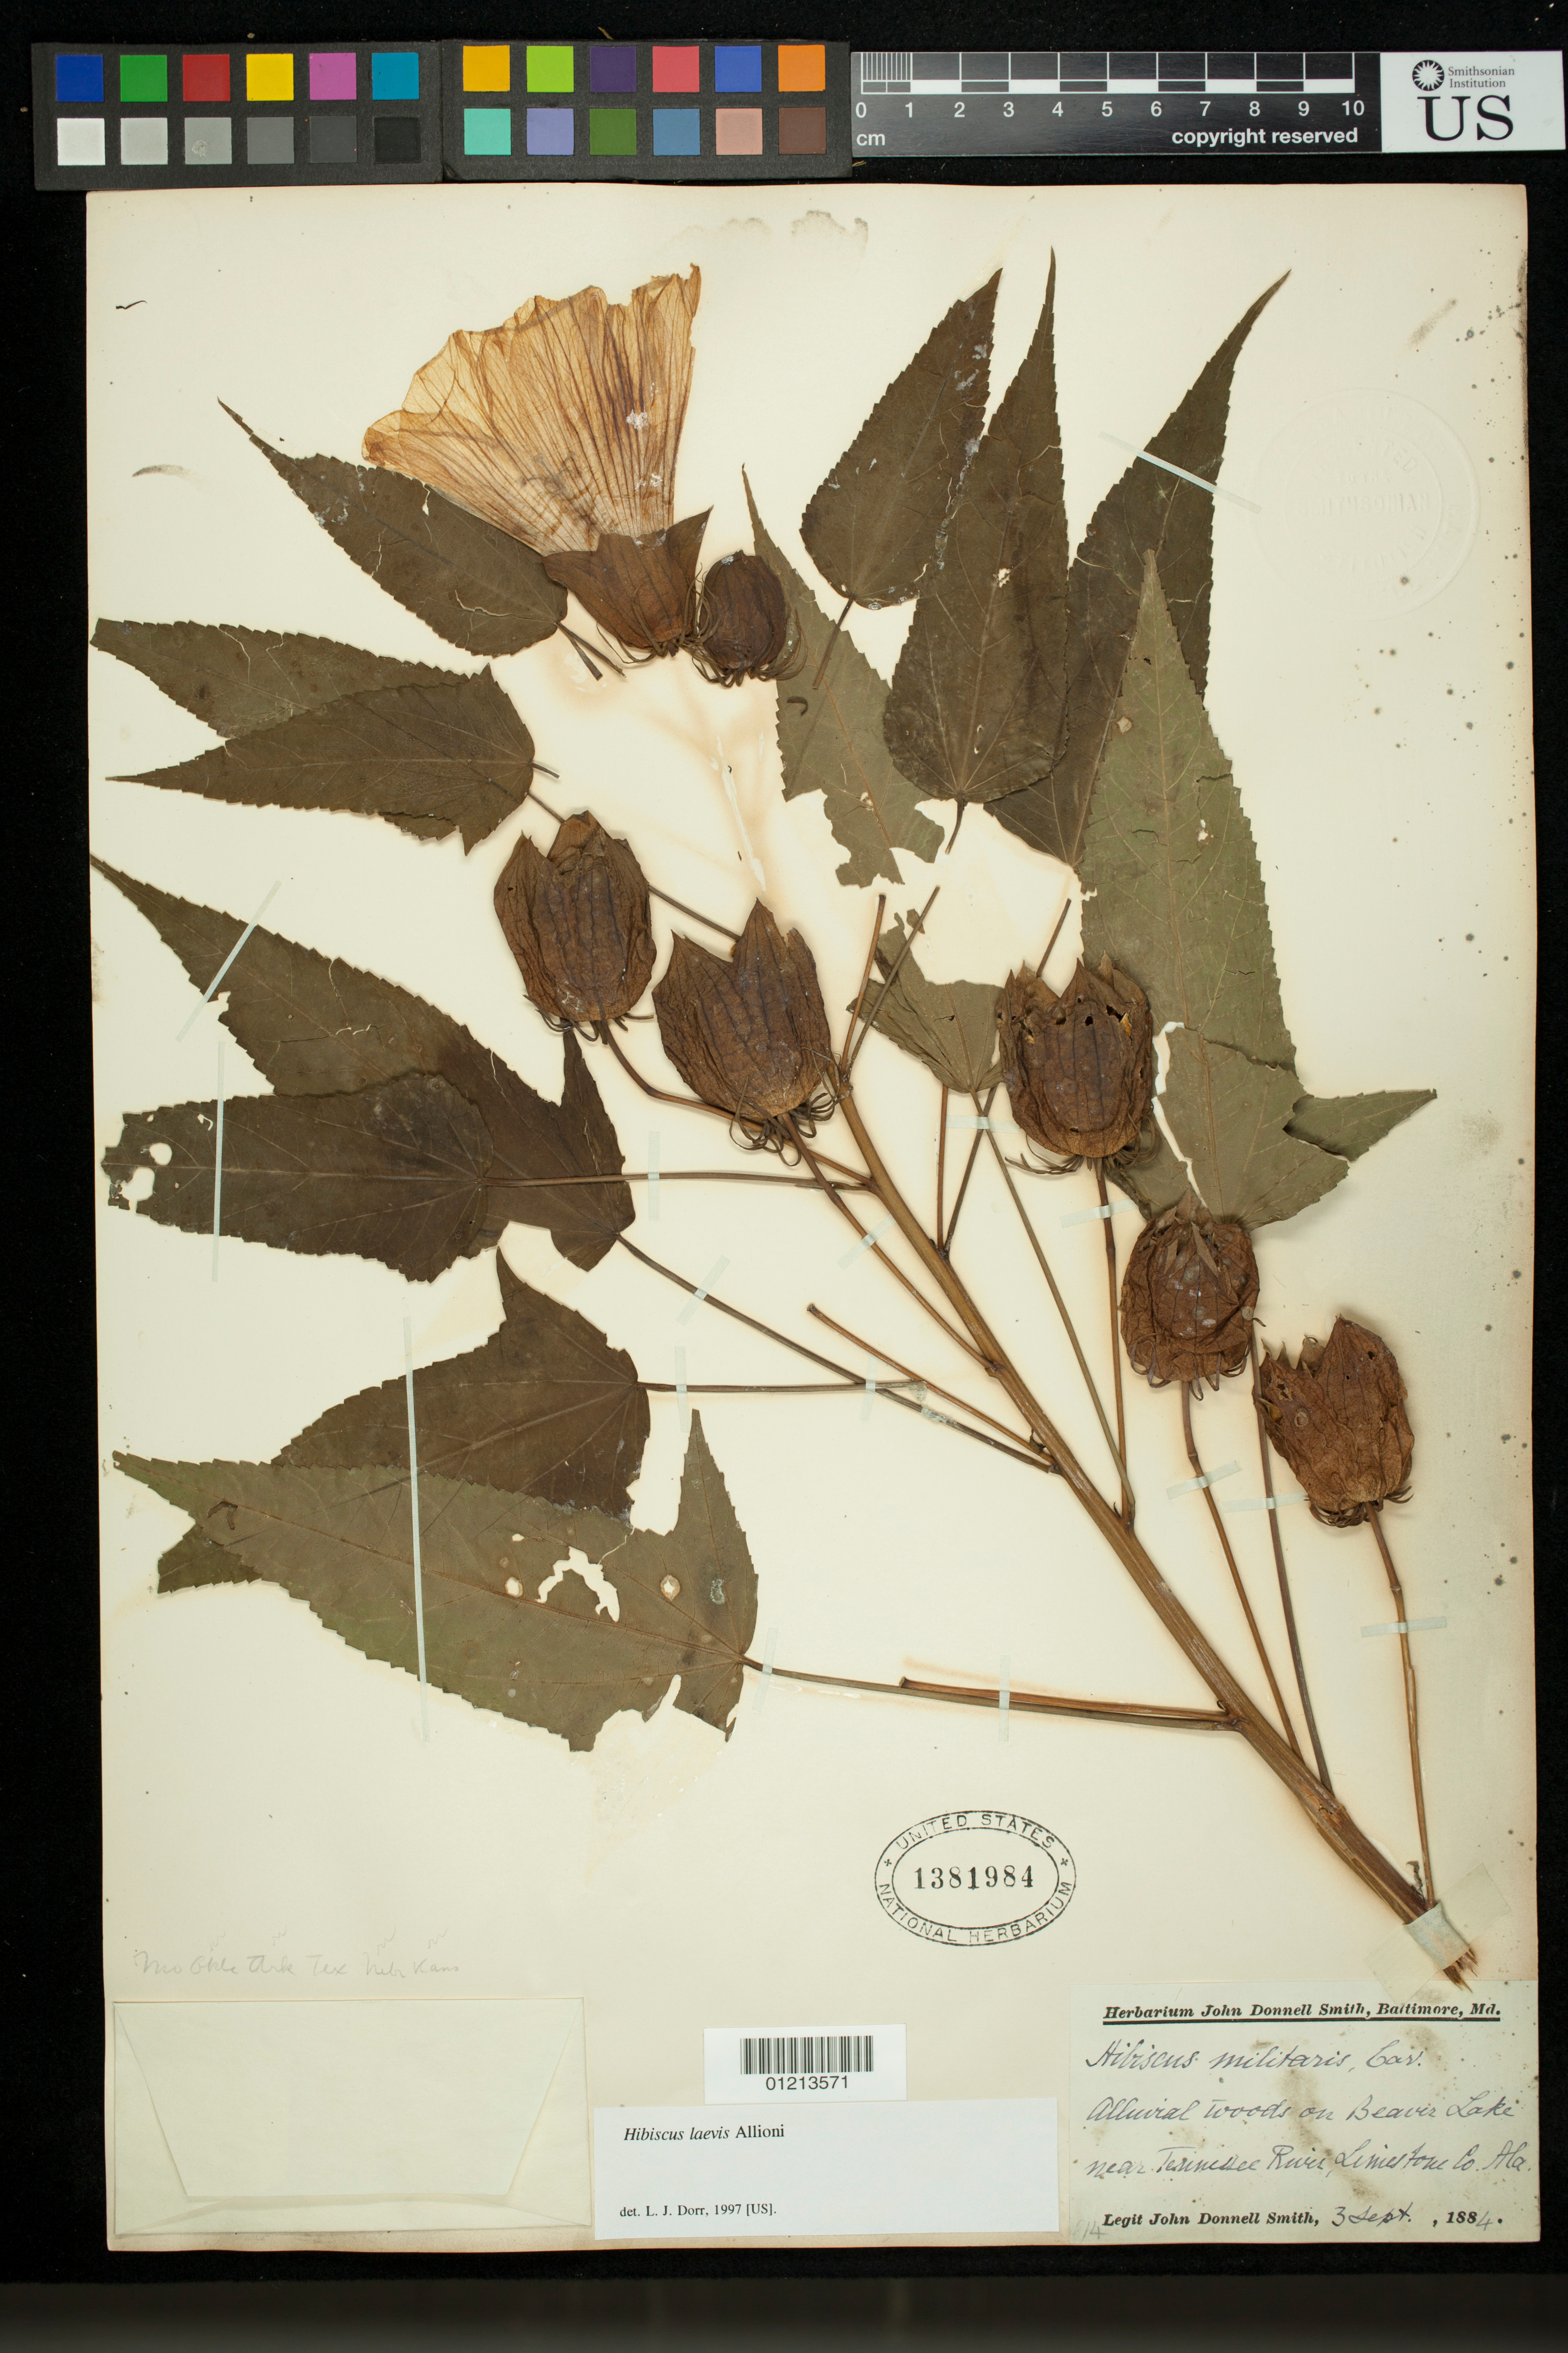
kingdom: Plantae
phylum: Tracheophyta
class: Magnoliopsida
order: Malvales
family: Malvaceae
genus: Hibiscus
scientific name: Hibiscus laevis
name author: All.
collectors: J. Donnell Smith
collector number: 814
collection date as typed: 03 Sep 1884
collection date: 1884-09-03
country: United States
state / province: Alabama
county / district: Limestone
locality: Alluvial woods on Beaver Lake near Tennessee River, Limestone Co. Ala.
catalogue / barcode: US 1381984